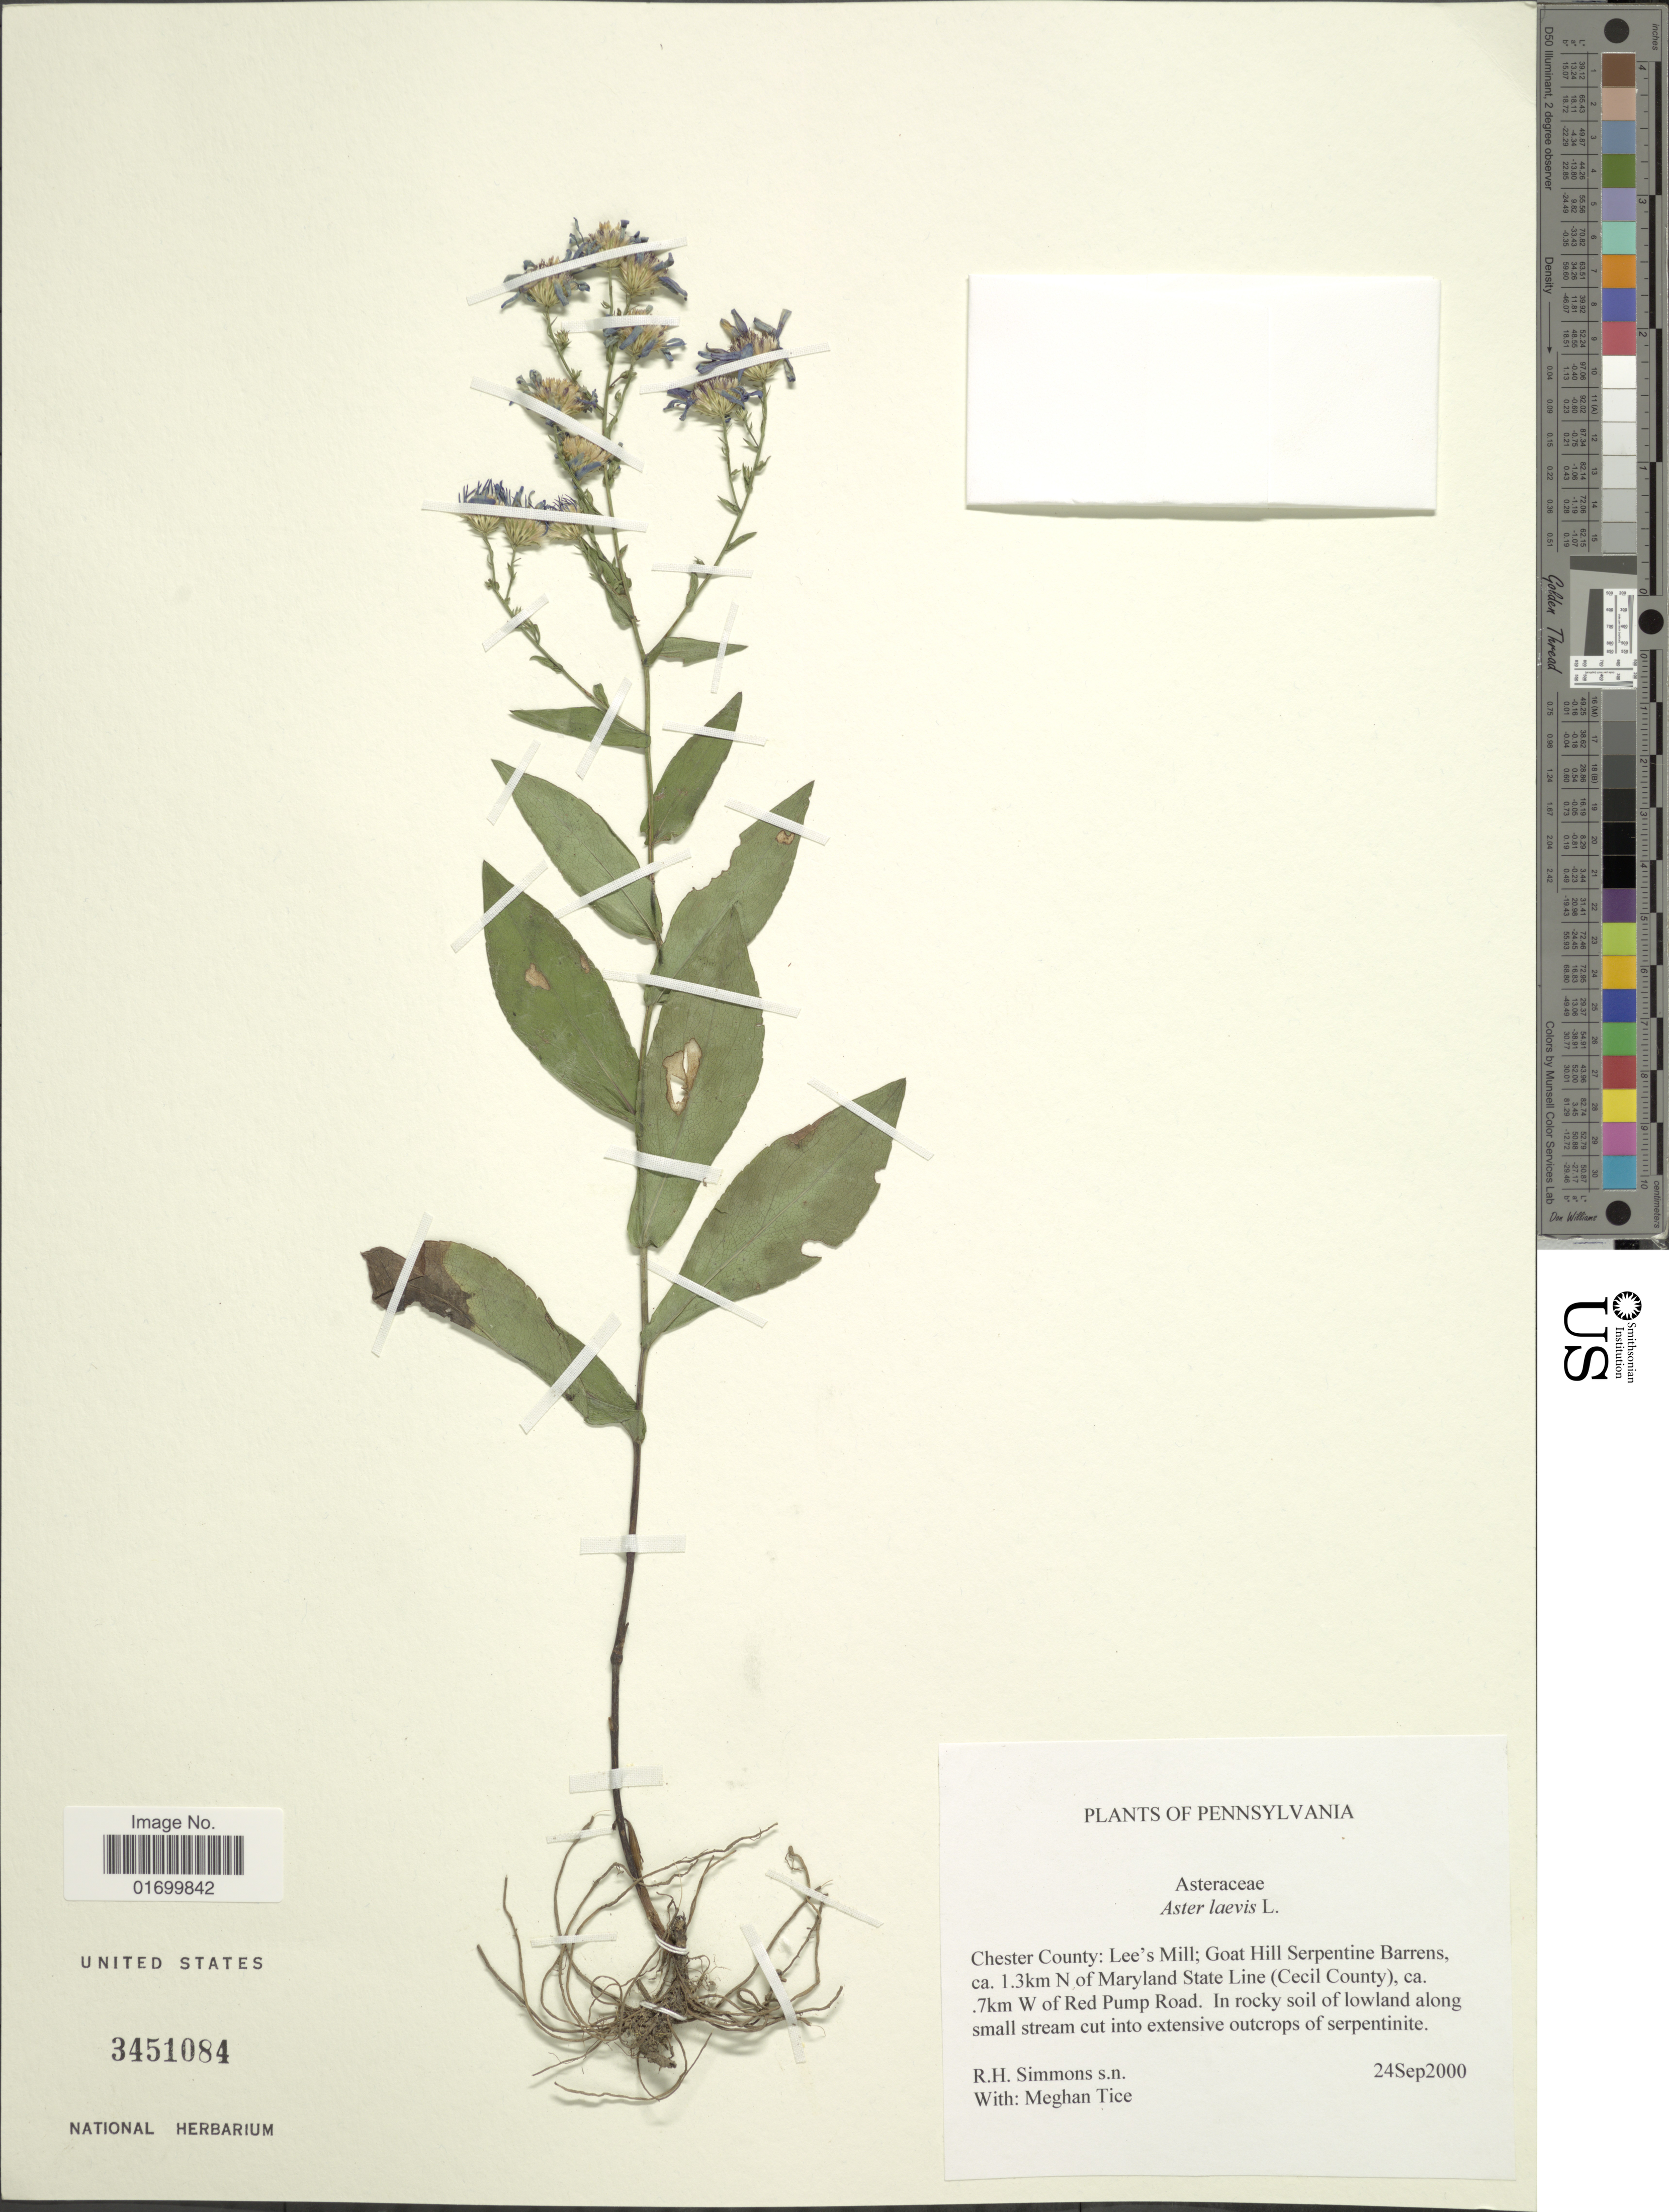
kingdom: Plantae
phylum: Tracheophyta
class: Magnoliopsida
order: Asterales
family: Asteraceae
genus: Symphyotrichum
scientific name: Symphyotrichum laeve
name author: (L.) Á. Löve & D. Löve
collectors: R. H. Simmons & M. Tice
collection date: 2000-09-24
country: United States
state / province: Pennsylvania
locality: Chester County: Lee's Mill; Goat Hill Serpentine Barrens, ca. 1.3km N of Maryland State Line (Cecil County), ca. 7km W of Red Pump Road.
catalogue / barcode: US 3451084